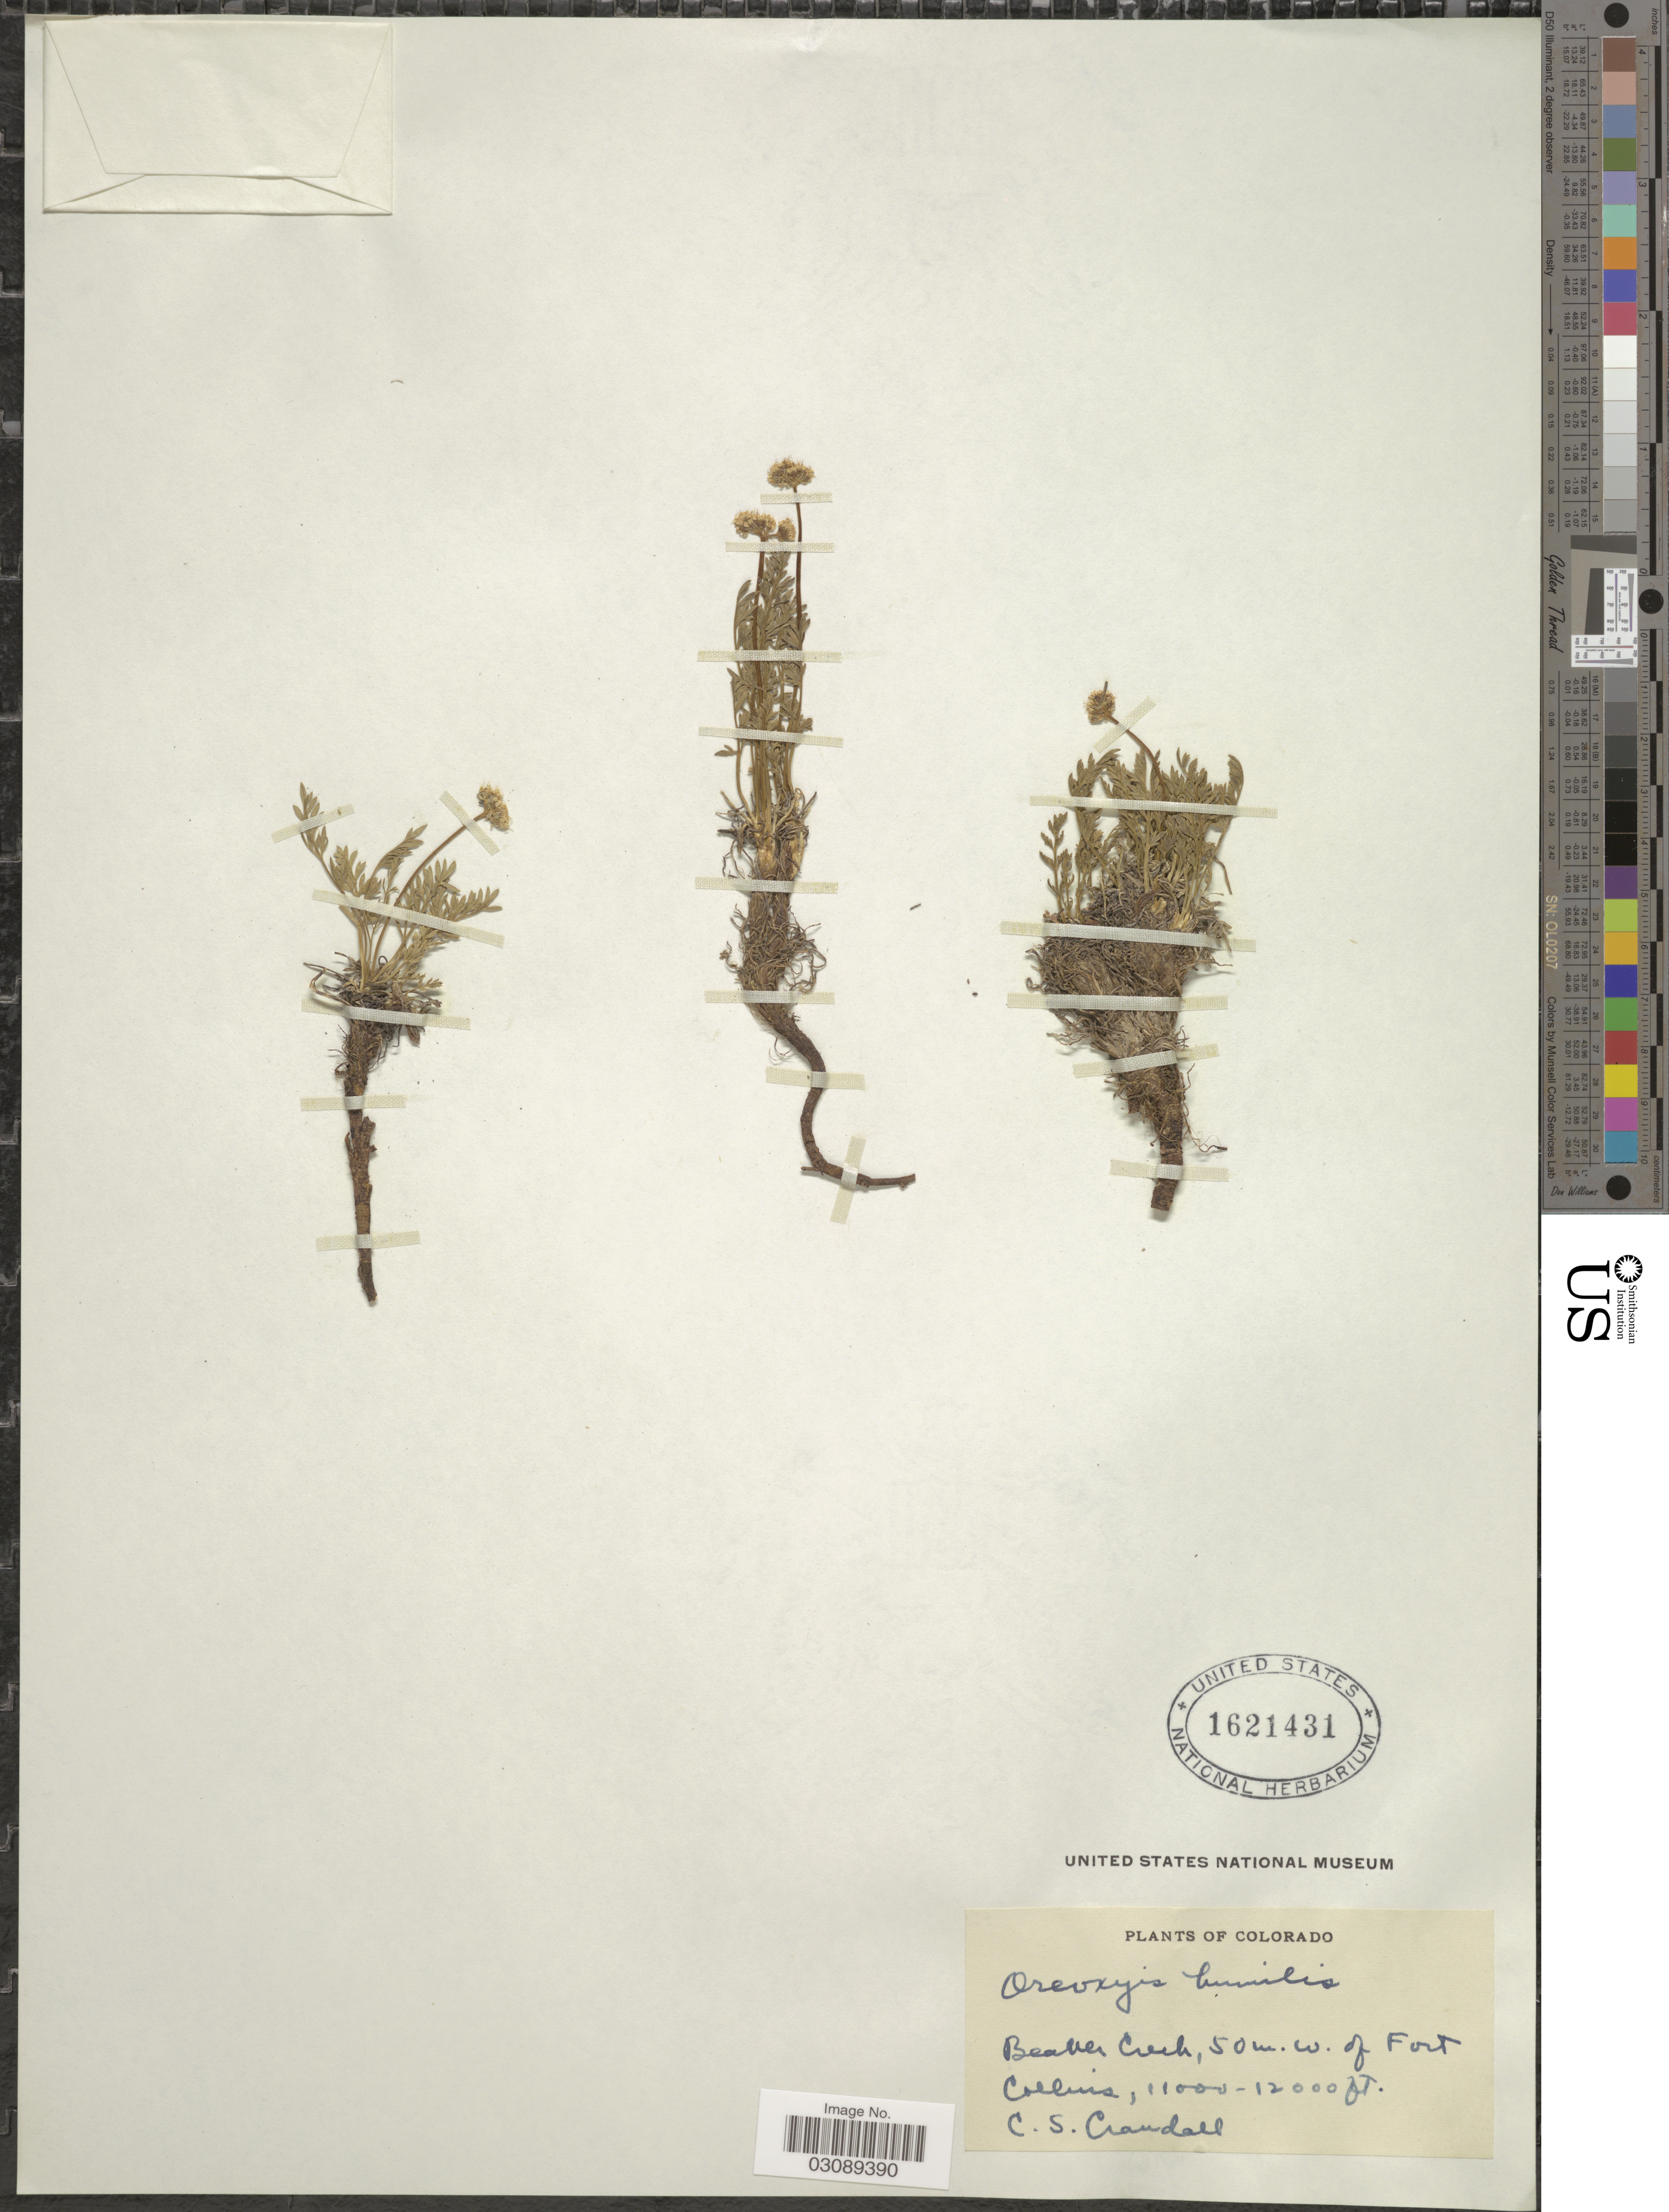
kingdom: Plantae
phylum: Tracheophyta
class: Magnoliopsida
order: Apiales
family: Apiaceae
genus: Oreoxis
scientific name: Oreoxis humilis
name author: Raf.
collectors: C. Crandall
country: United States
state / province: Colorado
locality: Beaver Creek, 50 m. w. of Fort Collins.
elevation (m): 3353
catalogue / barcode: US 1621431